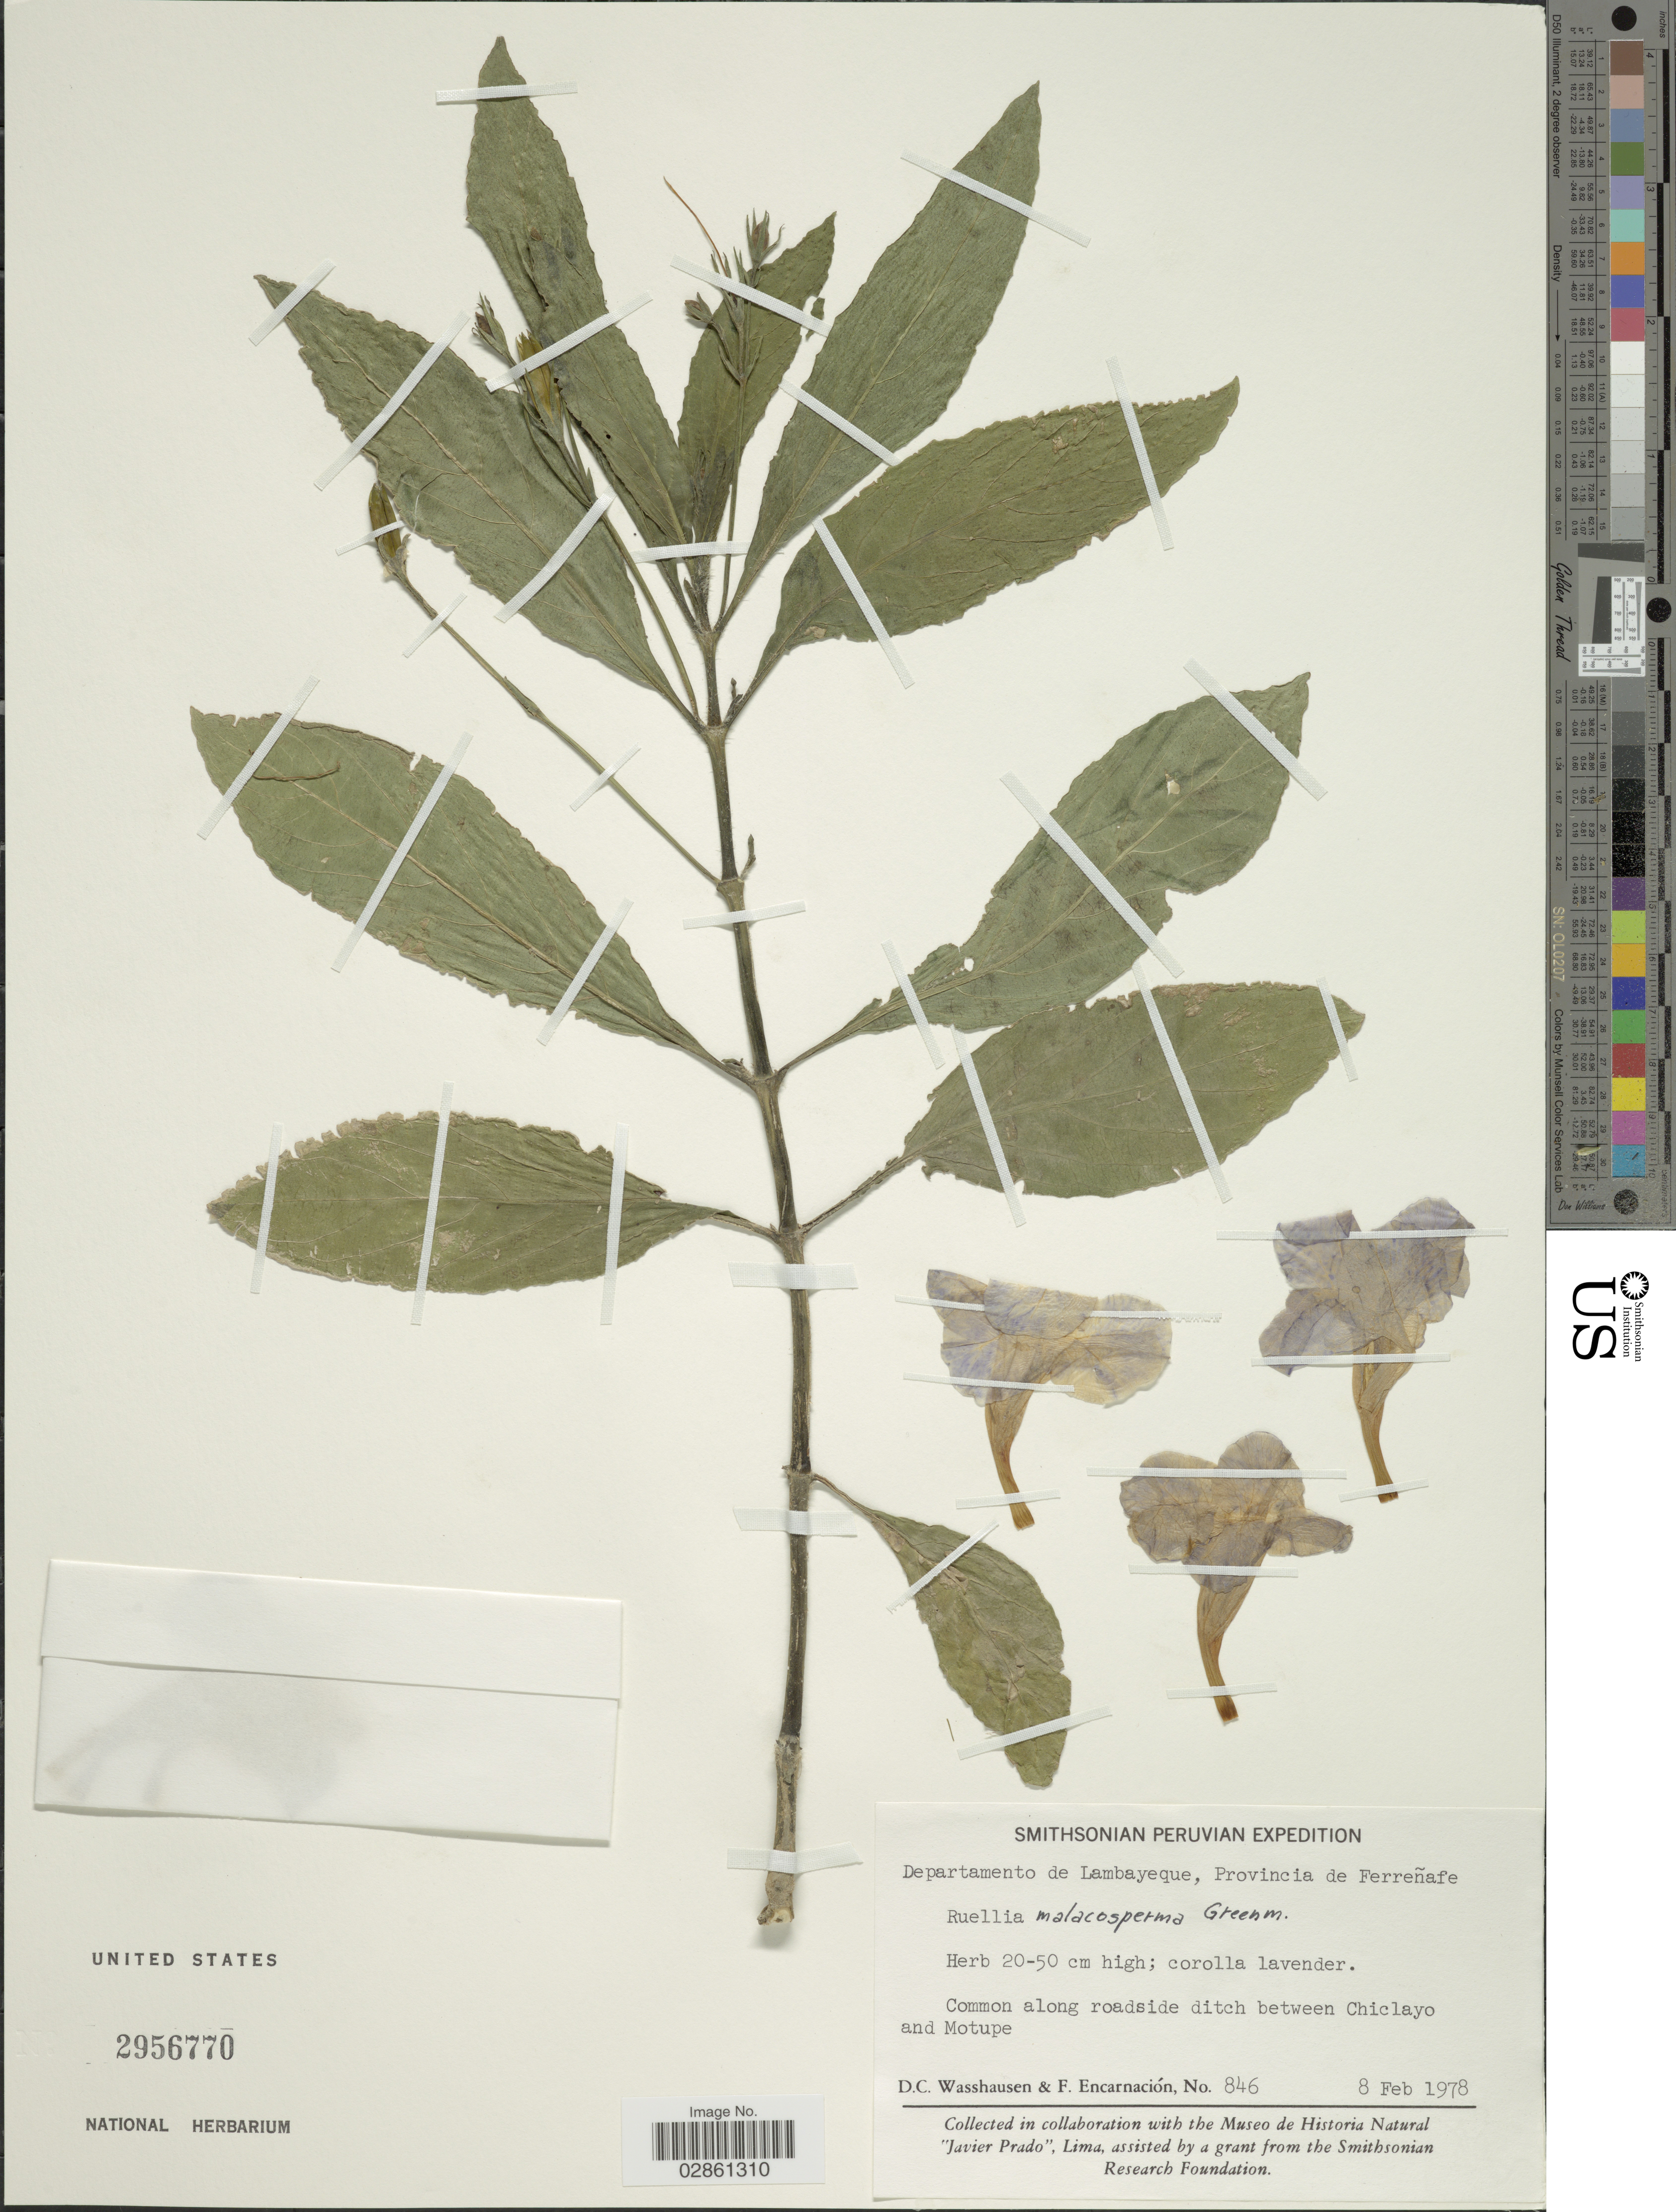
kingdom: Plantae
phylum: Tracheophyta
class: Magnoliopsida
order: Lamiales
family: Acanthaceae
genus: Ruellia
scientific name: Ruellia malacosperma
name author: Greenm.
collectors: D. C. Wasshausen & F. Encarnación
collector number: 846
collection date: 1978-02-08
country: Peru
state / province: Lambayeque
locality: Departamento de Lambayeque, Provincia de Ferreñafe, Common along roadside ditch between Chiclayo and Motupe.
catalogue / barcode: US 2956770